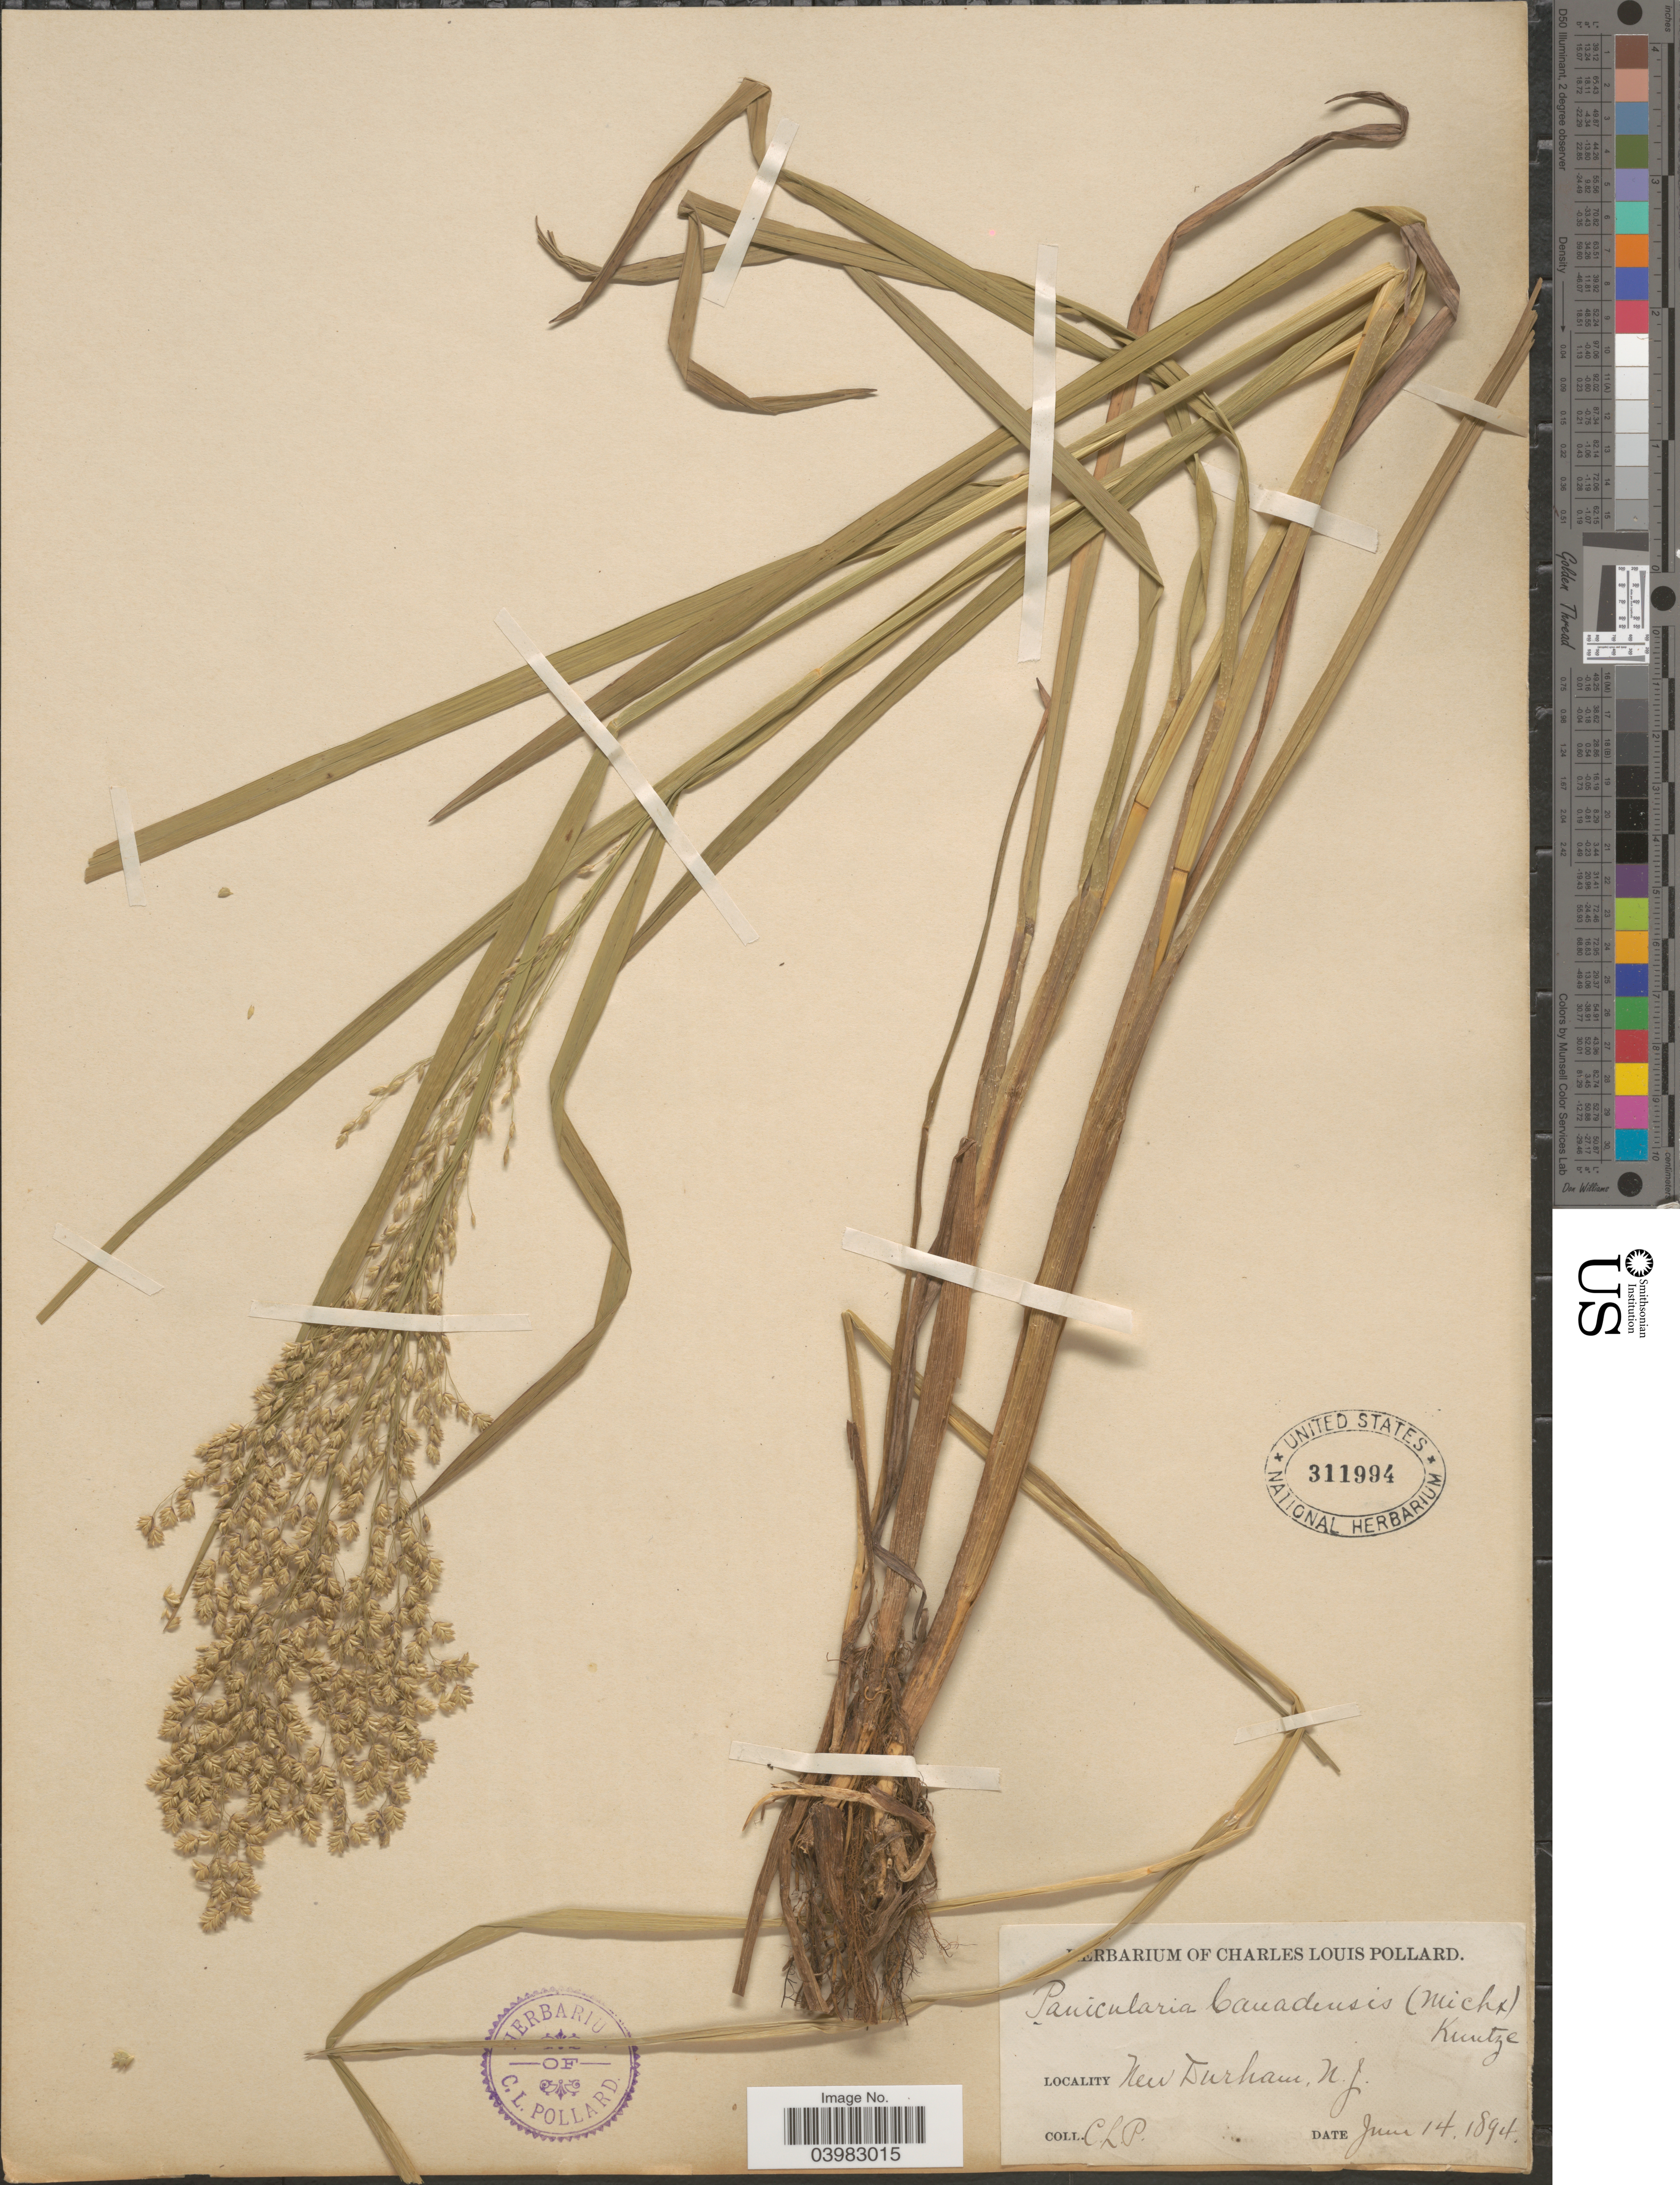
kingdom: Plantae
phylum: Tracheophyta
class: Liliopsida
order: Poales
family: Poaceae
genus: Glyceria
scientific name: Glyceria canadensis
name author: (Michx.) Trin.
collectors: C. L. Pollard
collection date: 1894-06-14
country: United States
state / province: New Jersey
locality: New Durham.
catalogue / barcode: US 311994